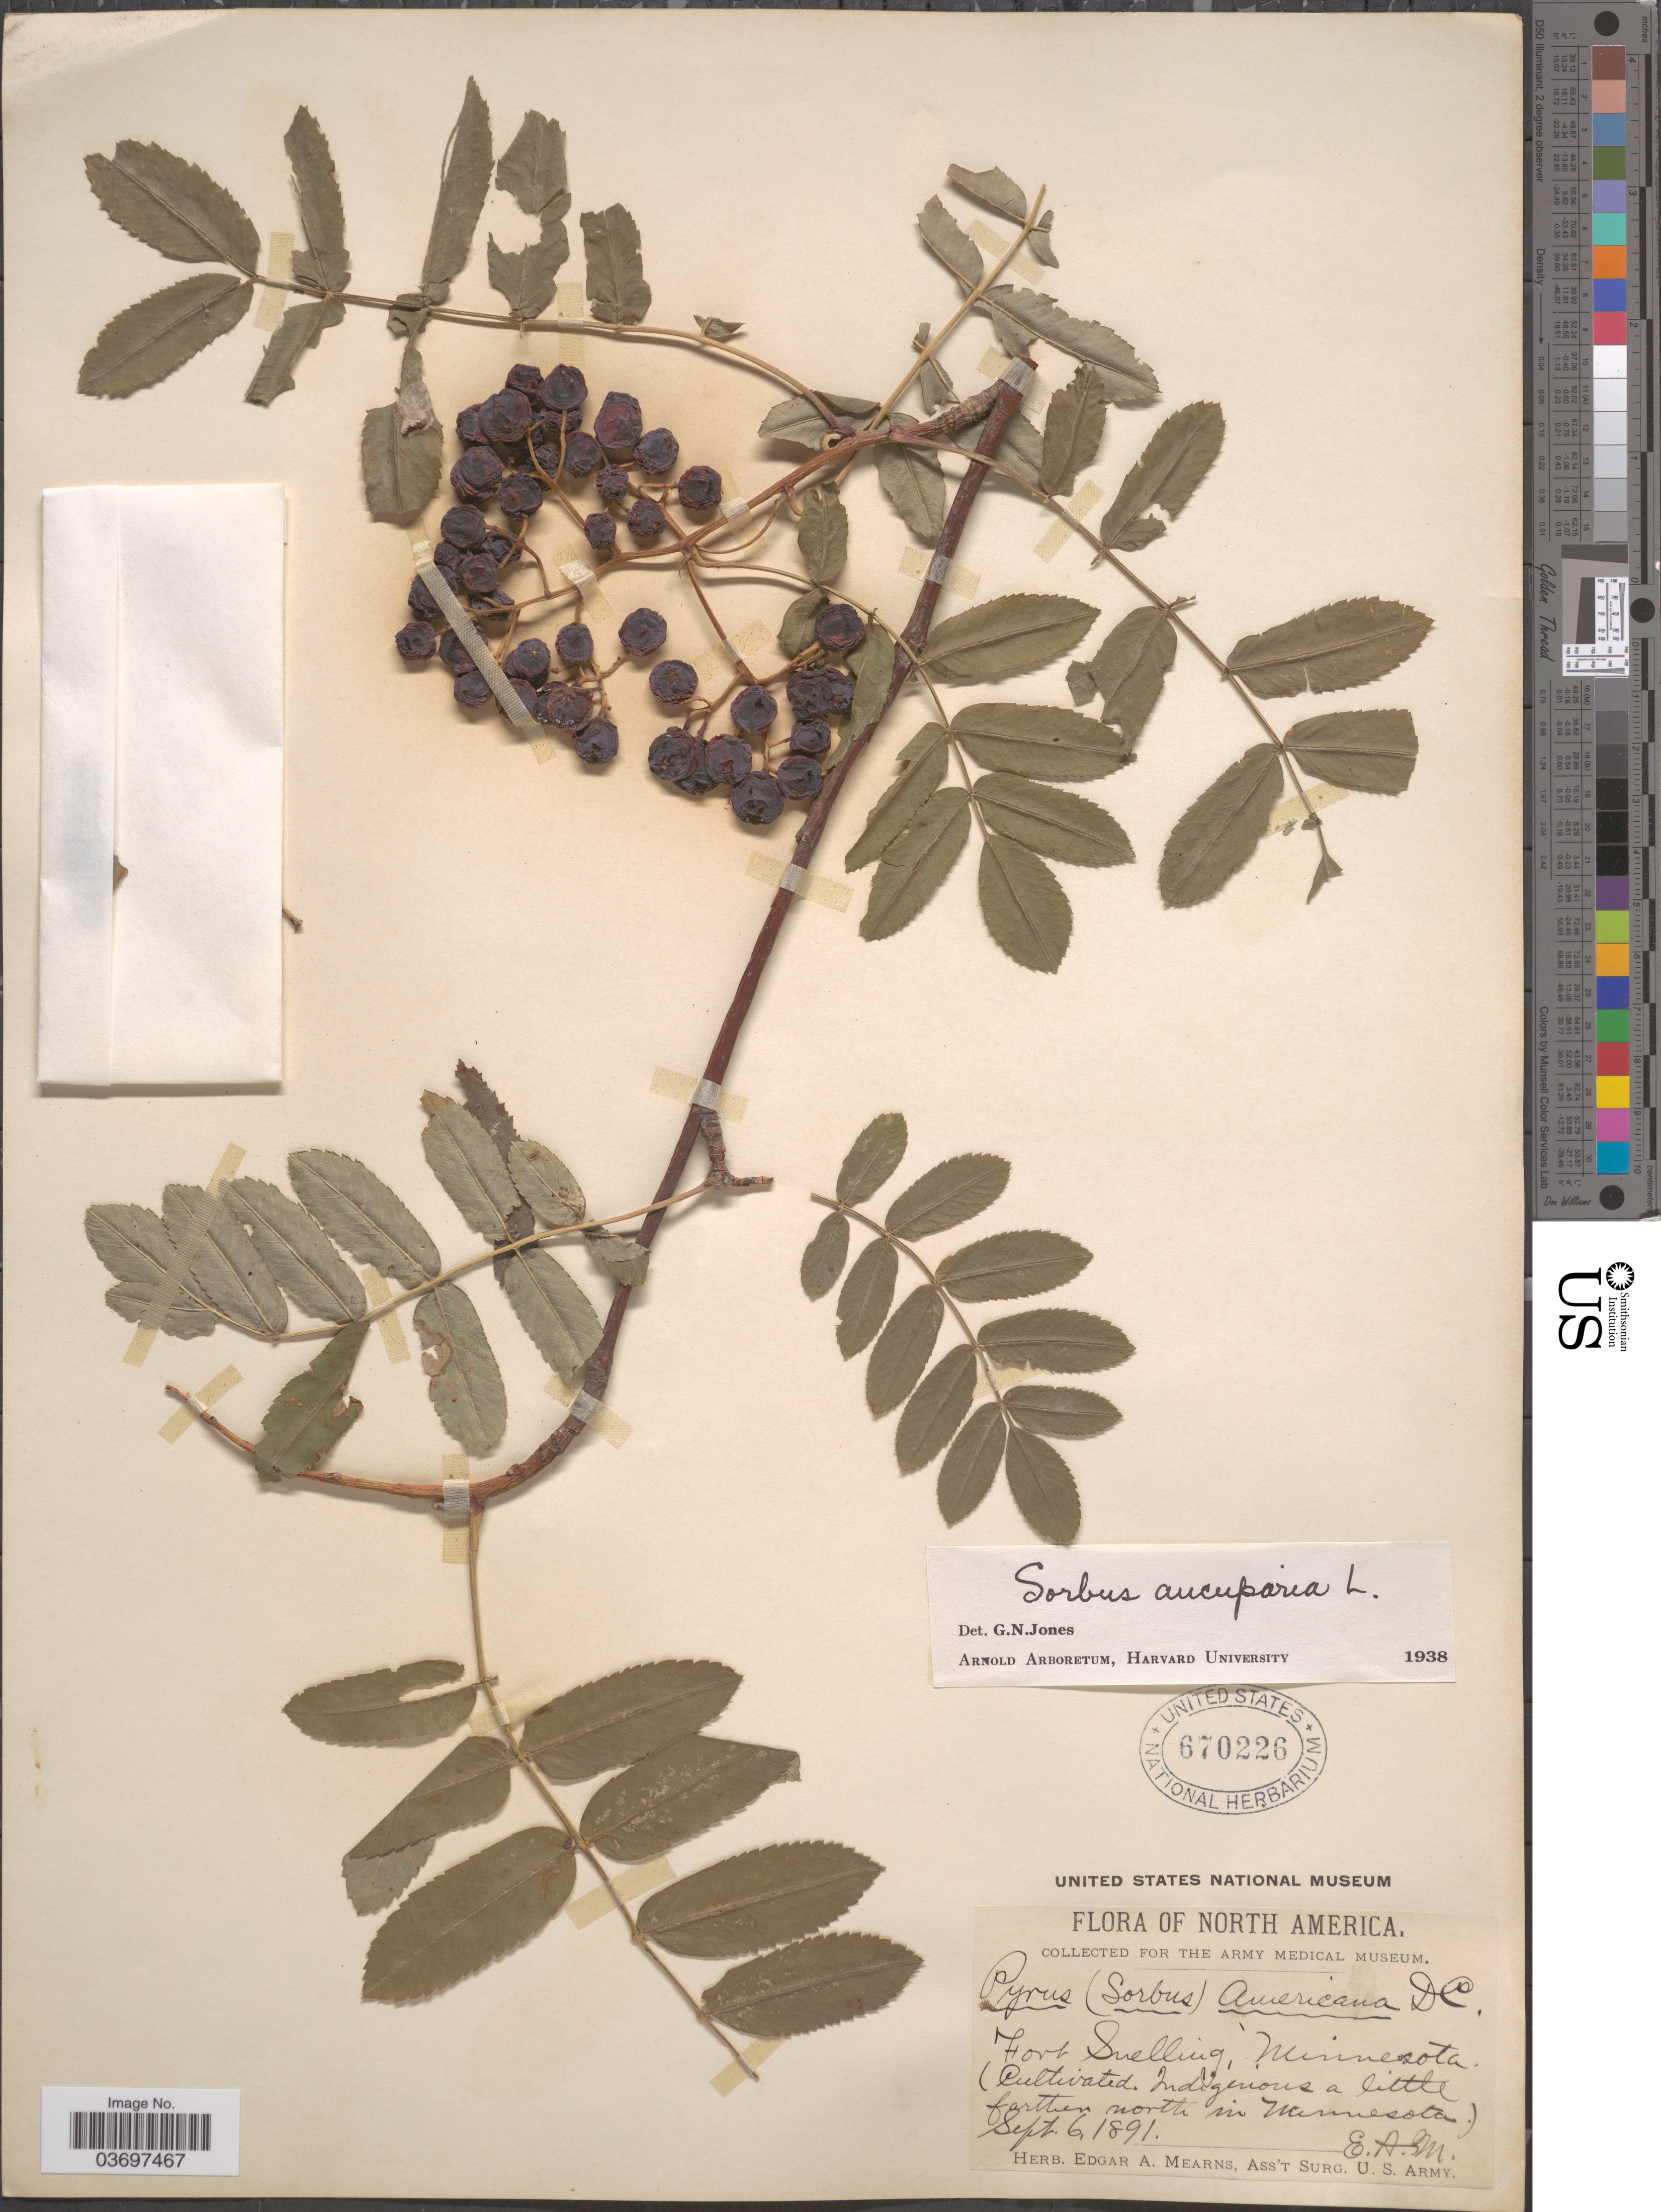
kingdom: Plantae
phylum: Tracheophyta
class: Magnoliopsida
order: Rosales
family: Rosaceae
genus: Sorbus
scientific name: Sorbus aucuparia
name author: L.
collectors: E. A. Mearns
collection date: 1891-09-06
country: United States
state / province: Minnesota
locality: Fort Snelling.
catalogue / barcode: US 670226